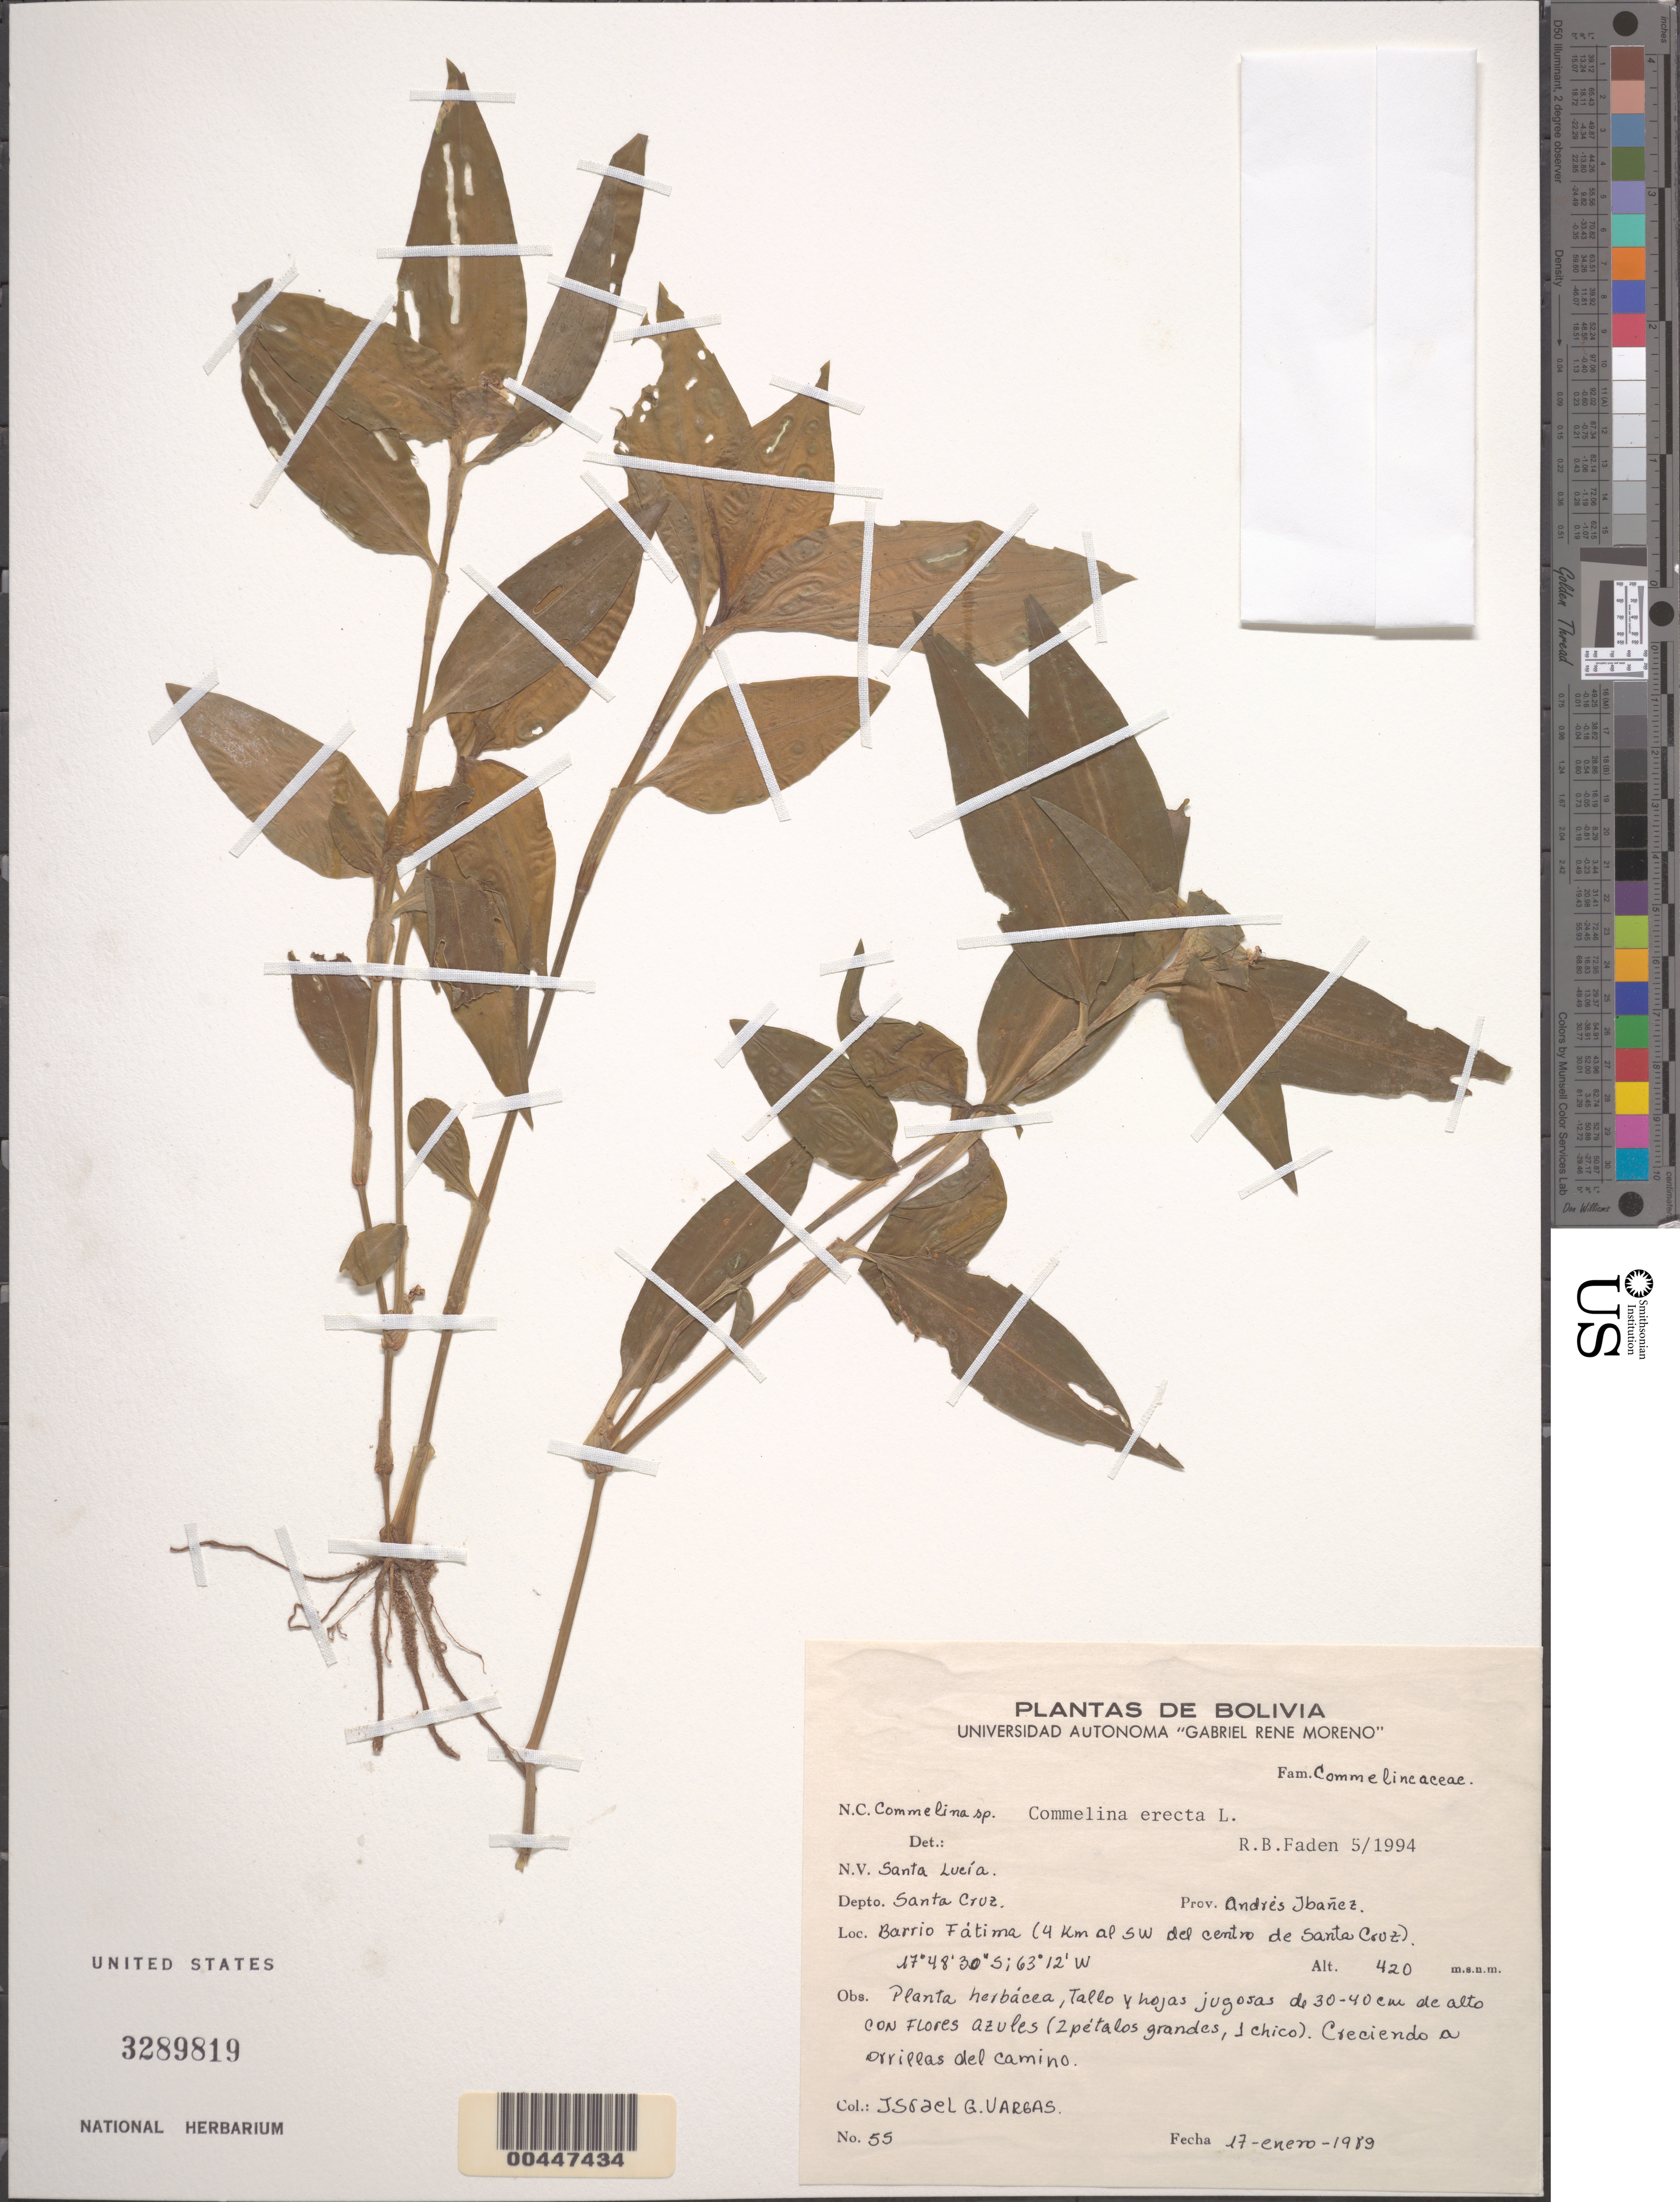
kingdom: Plantae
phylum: Tracheophyta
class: Liliopsida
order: Commelinales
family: Commelinaceae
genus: Commelina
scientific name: Commelina erecta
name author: L.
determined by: Faden, Robert B., (US), Smithsonian Institution - National Museum of Natural History (UNITED STATES)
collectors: I. G. Vargas C.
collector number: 55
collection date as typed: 17 Jan 1989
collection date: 1989-01-17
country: Bolivia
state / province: Santa Cruz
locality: Barrio Fatima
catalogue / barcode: US 3289819